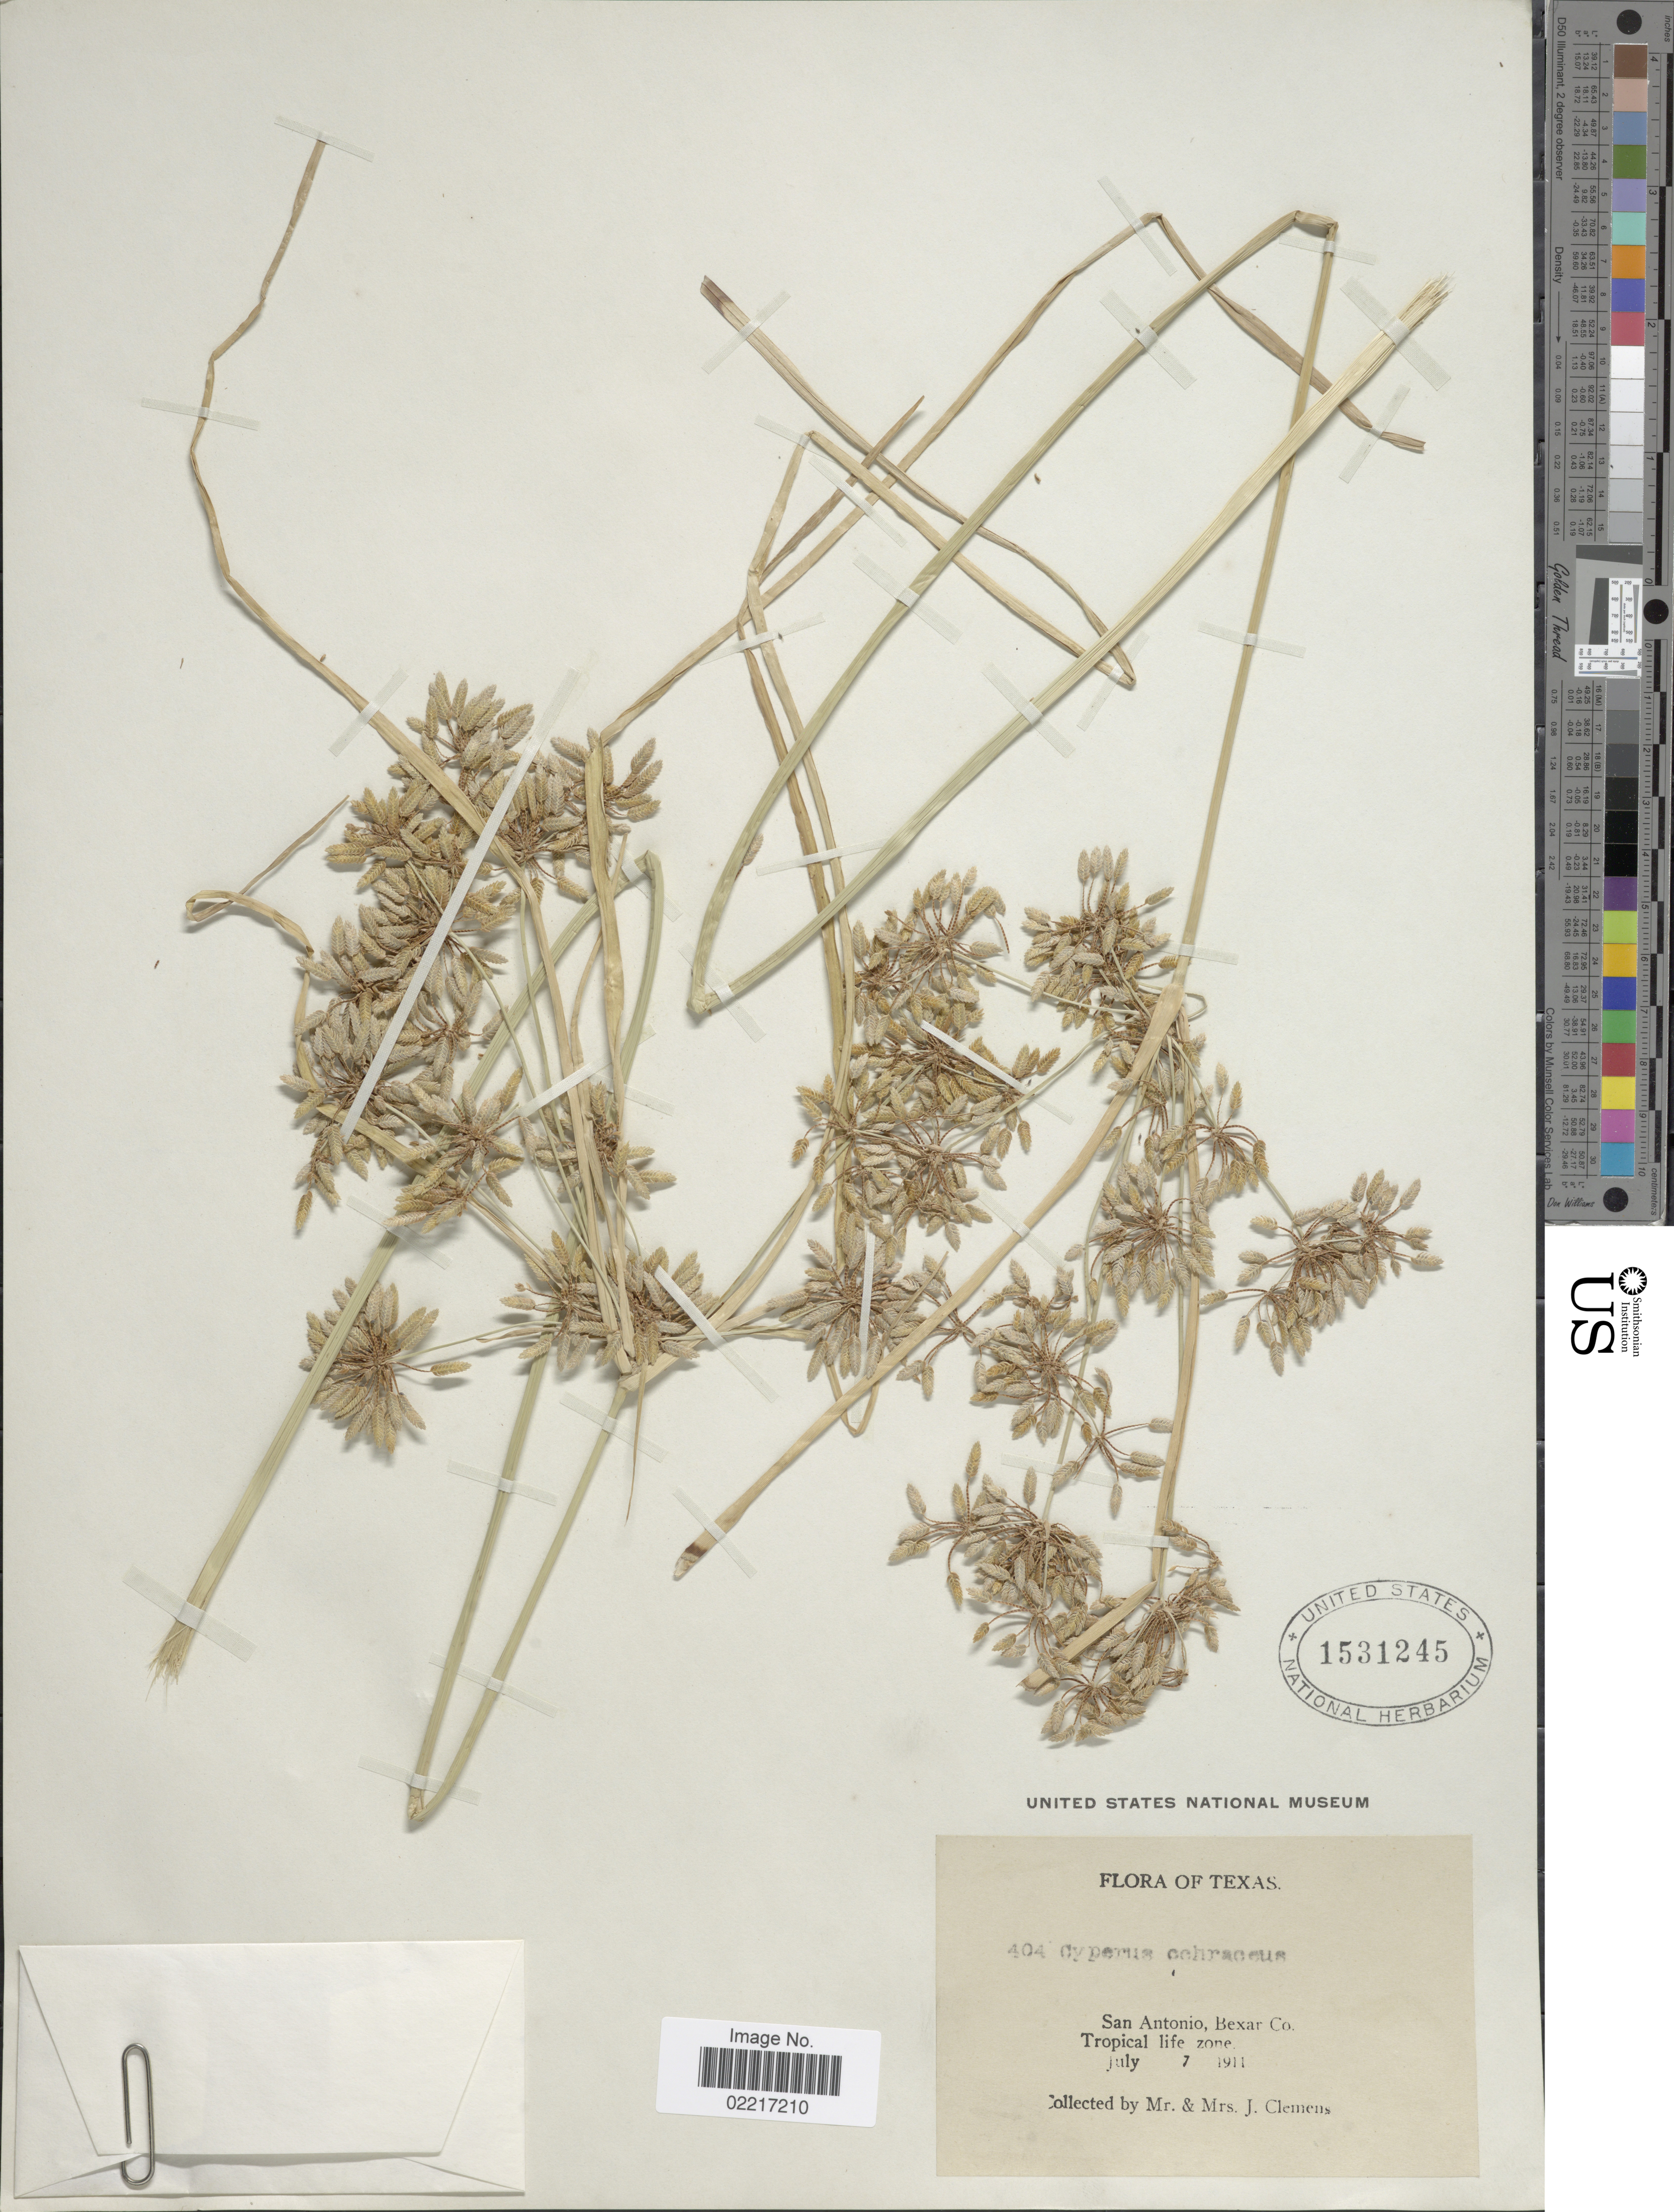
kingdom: Plantae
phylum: Tracheophyta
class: Liliopsida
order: Poales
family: Cyperaceae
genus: Cyperus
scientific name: Cyperus ochraceus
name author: Vahl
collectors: J. Clemens & J. Clemens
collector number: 404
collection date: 1911-07-07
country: United States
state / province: Texas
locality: San Antonio, Bexar Co., Tropical life zone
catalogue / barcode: US 1531245